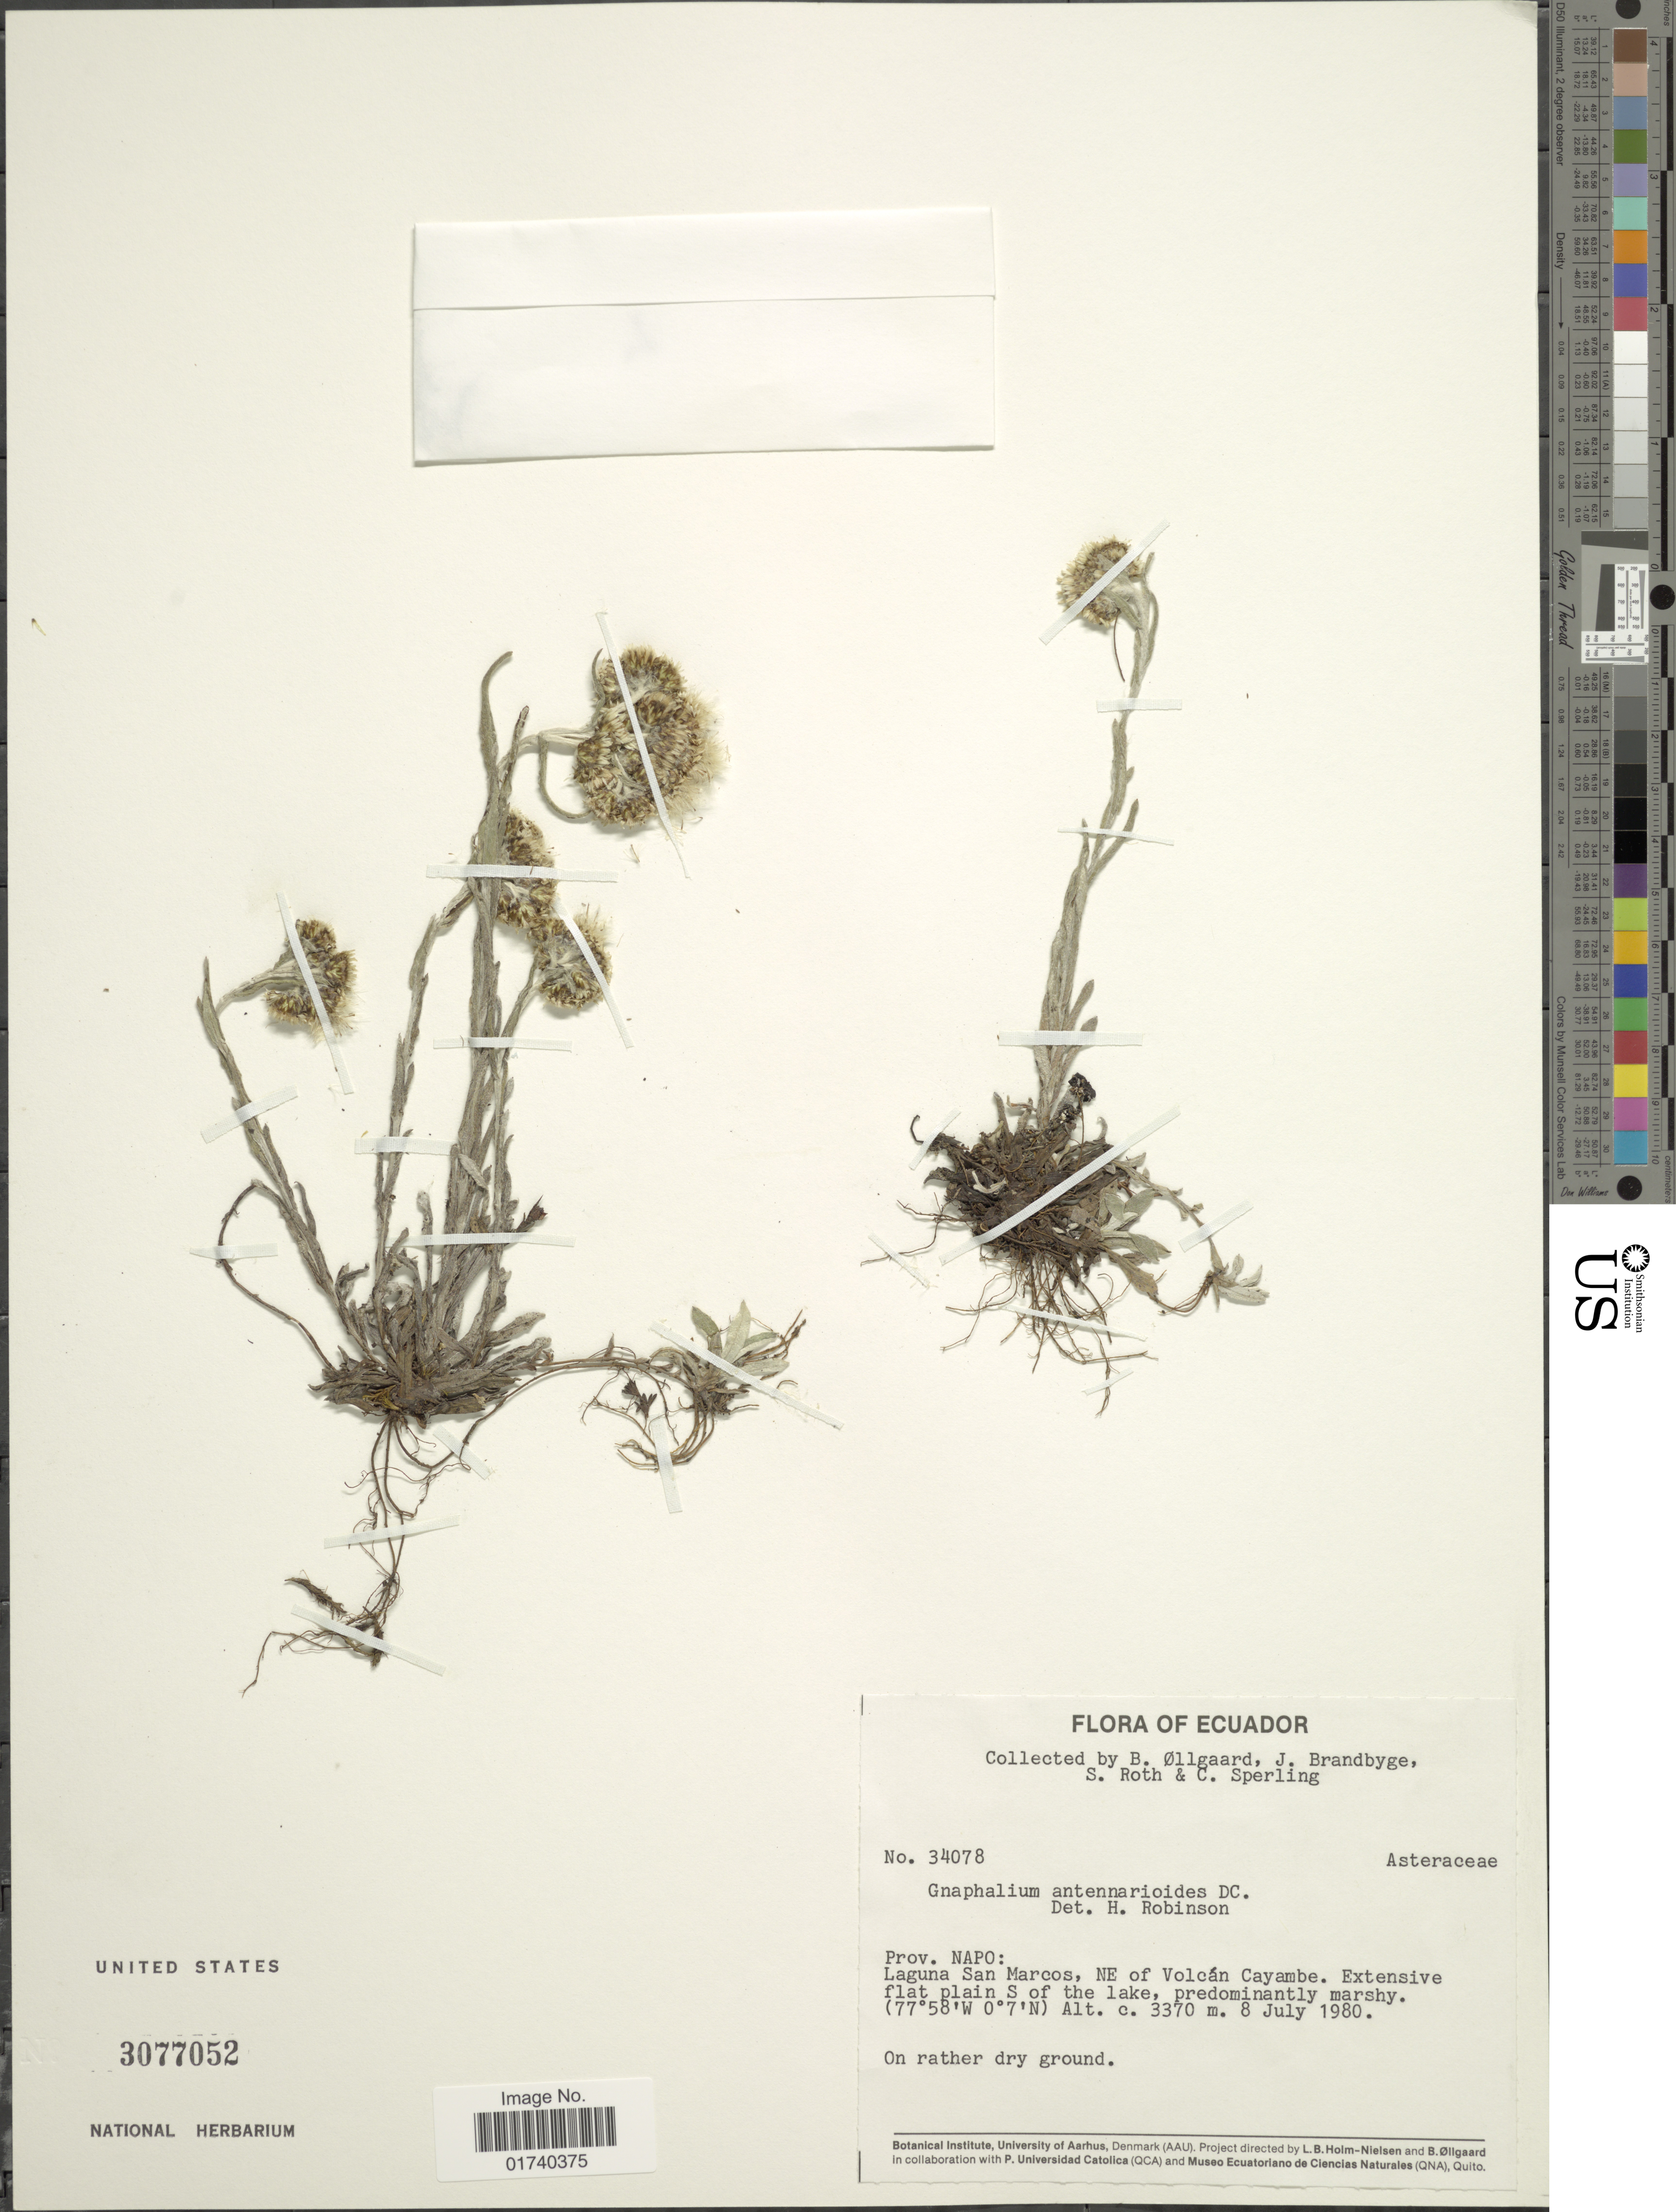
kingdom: Plantae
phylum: Tracheophyta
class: Magnoliopsida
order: Asterales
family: Asteraceae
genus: Chryselium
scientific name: Chryselium gnaphalioides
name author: (Kunth) Urtubey & S.E. Freire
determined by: Nesom, Guy L.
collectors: B. Øllgaard, J. Brandbyge, S. Roth & C. Sperling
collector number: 34078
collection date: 1980-07-08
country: Ecuador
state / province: Napo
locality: Prov. Napo, Laguna San Marcos, NE of Volcan Cayambe, Extensive flat plain S of the lake.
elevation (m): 3370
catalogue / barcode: US 3077052